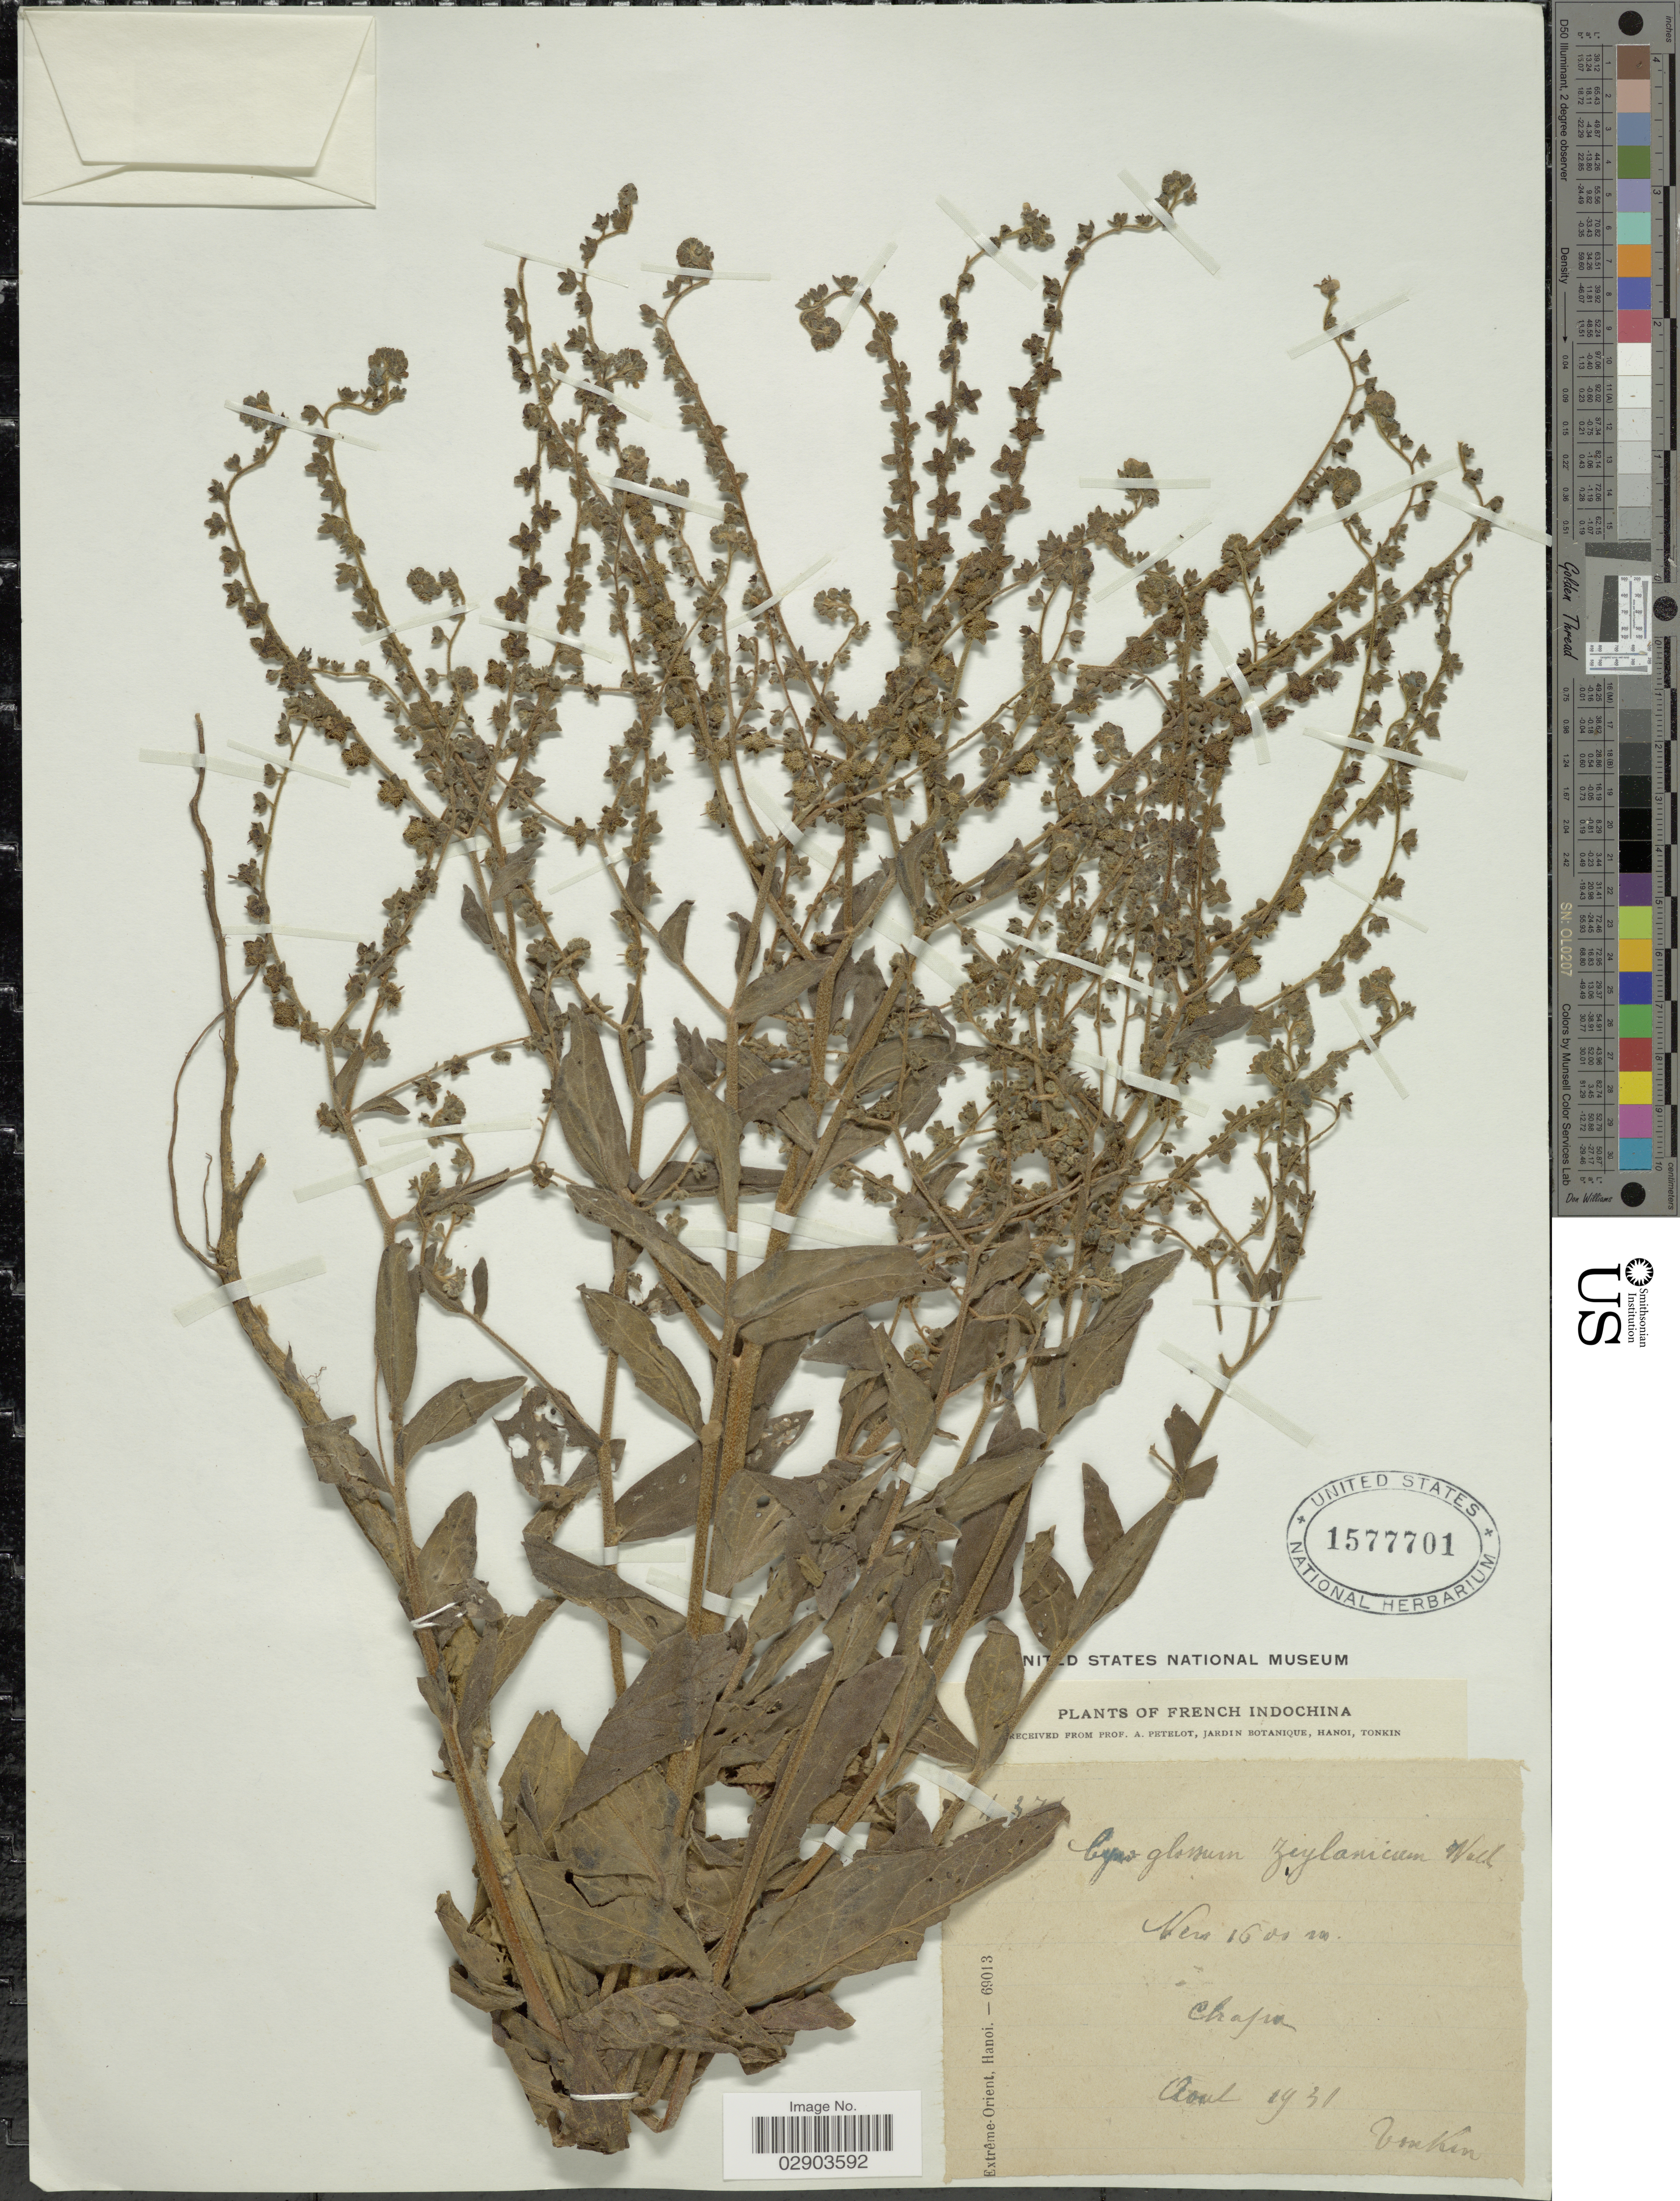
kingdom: Plantae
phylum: Tracheophyta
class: Magnoliopsida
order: Boraginales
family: Boraginaceae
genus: Cynoglossum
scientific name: Cynoglossum zeylanicum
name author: Thunb. ex Lehm.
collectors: A. Petelot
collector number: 43!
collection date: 1931-08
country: Vietnam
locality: French Indochina, Tonkin. Chapa.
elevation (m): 1600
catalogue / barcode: US 1577701